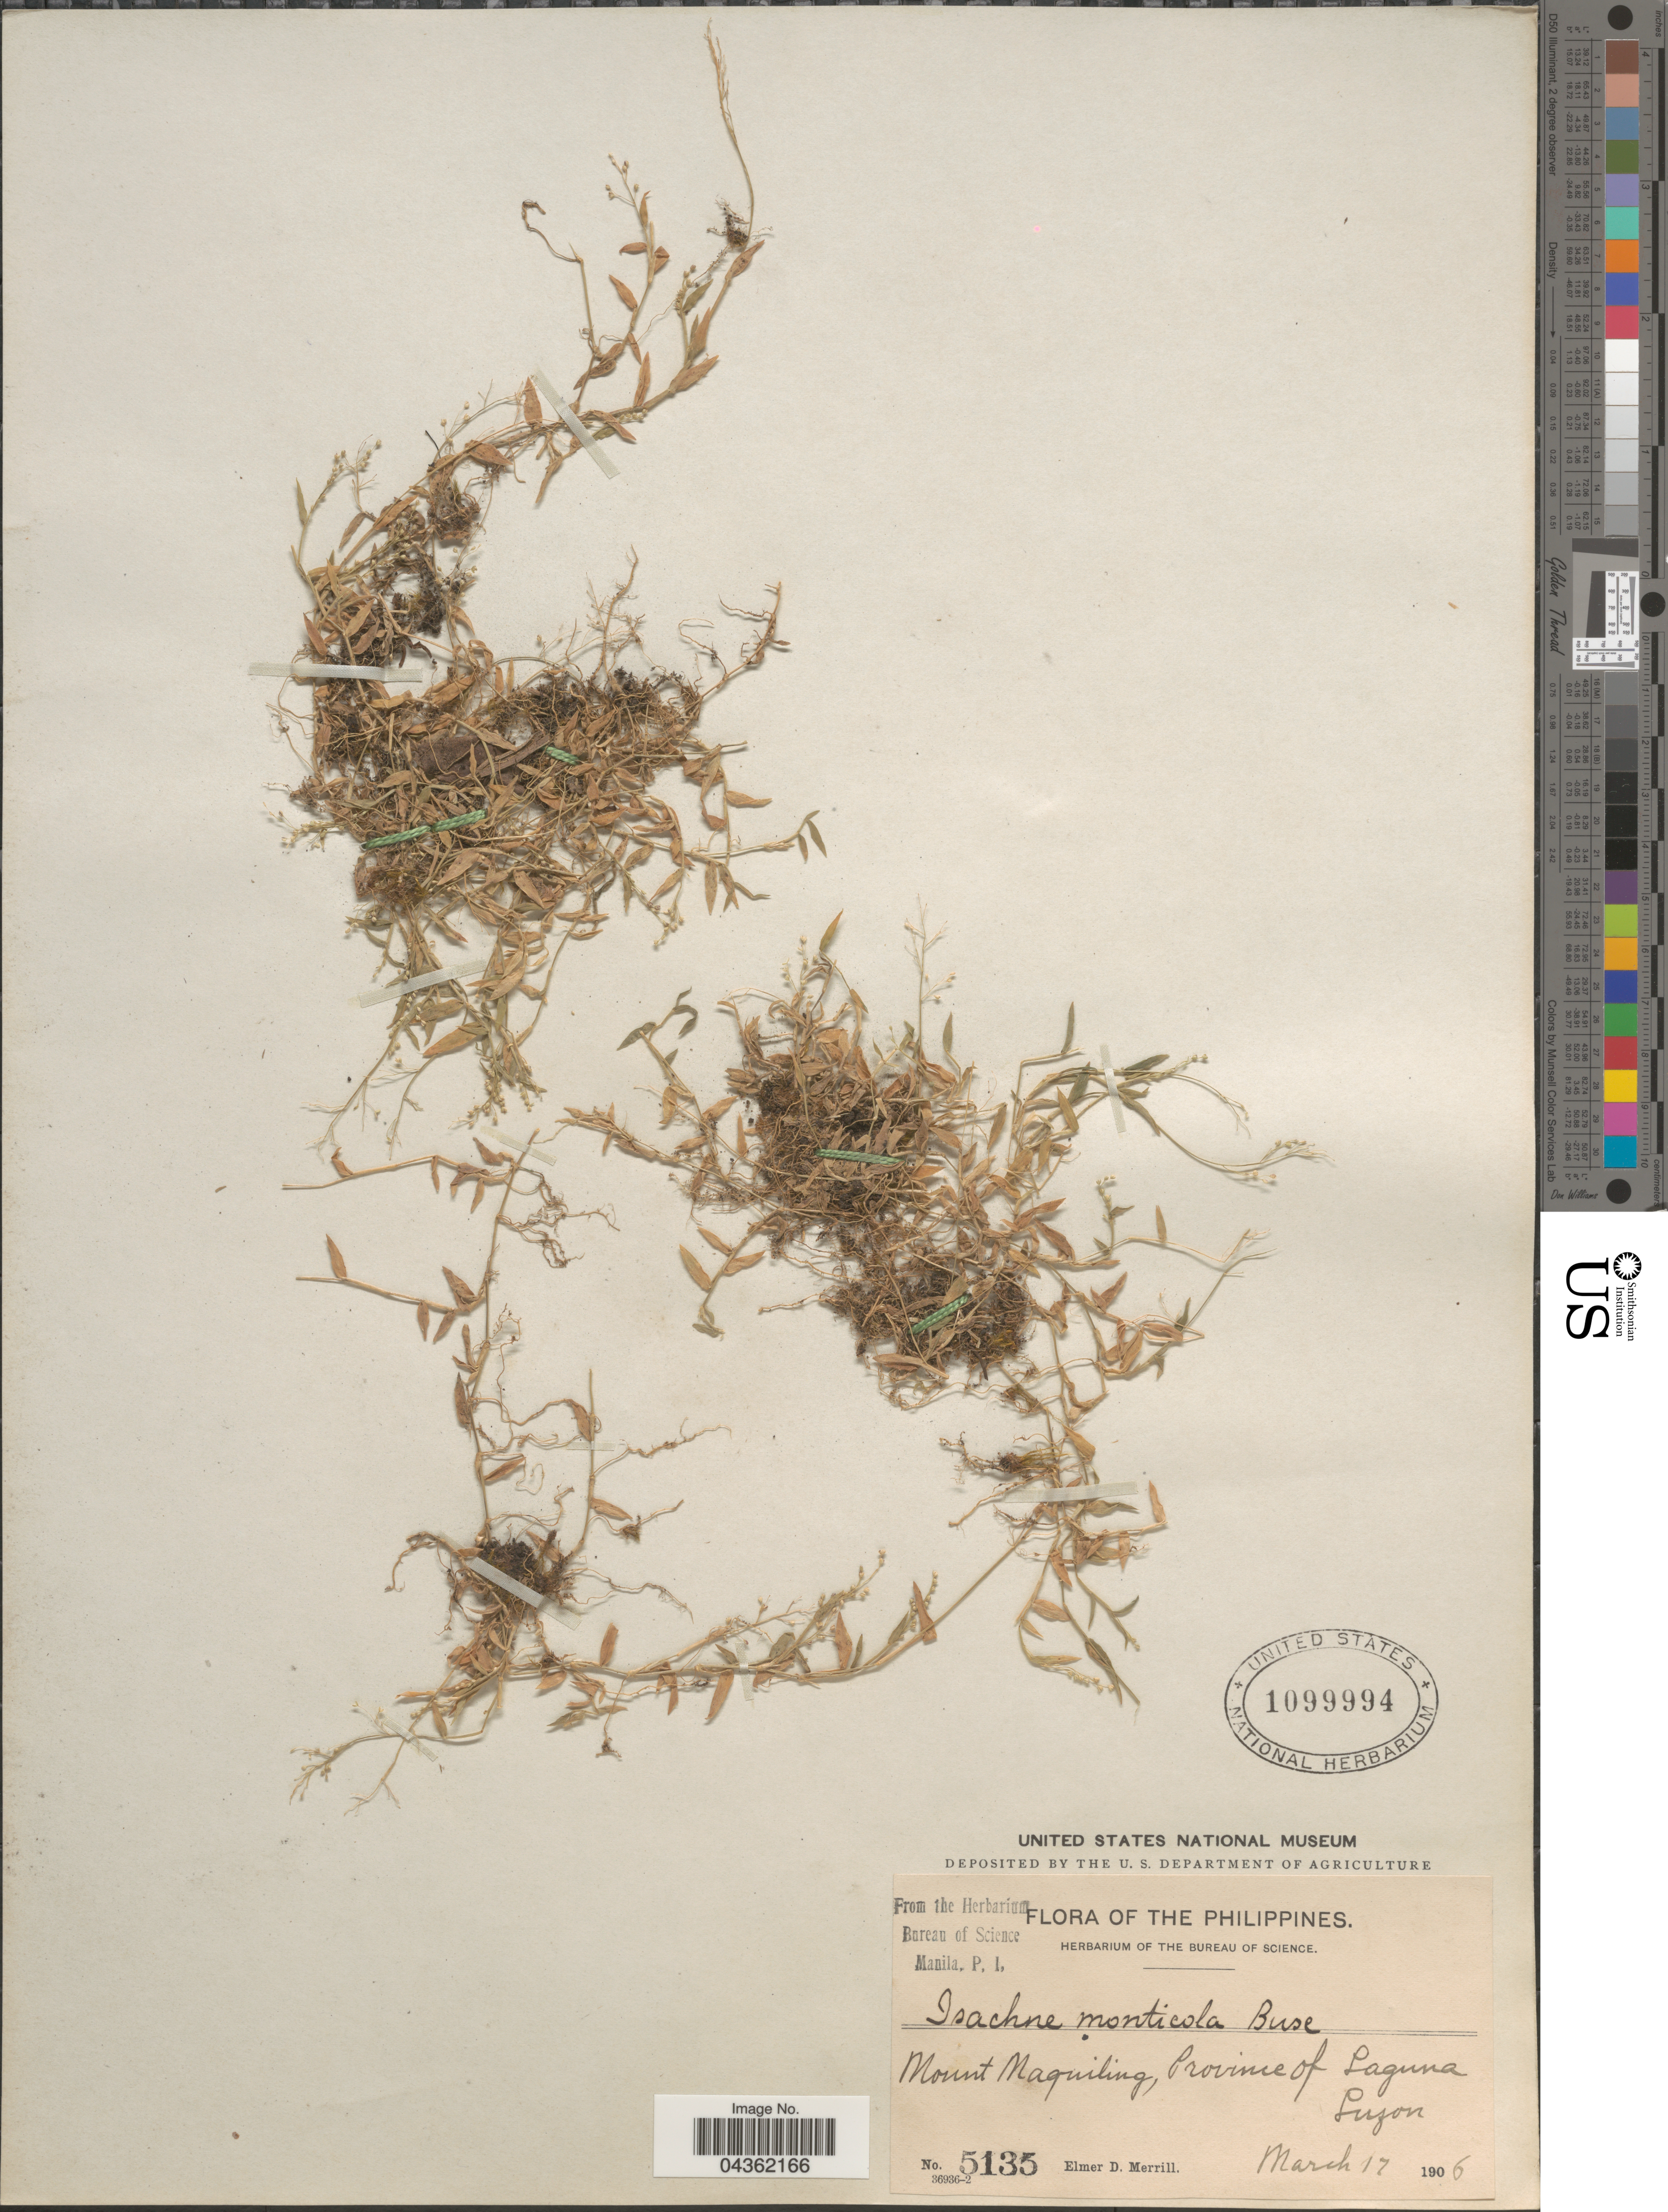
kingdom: Plantae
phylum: Tracheophyta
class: Liliopsida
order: Poales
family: Poaceae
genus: Isachne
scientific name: Isachne myosotis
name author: Nees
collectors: E. D. Merrill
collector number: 5135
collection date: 1906-03-17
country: Philippines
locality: Mount Maquiling, Province of Laguna, Luzon.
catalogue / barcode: US 1099994